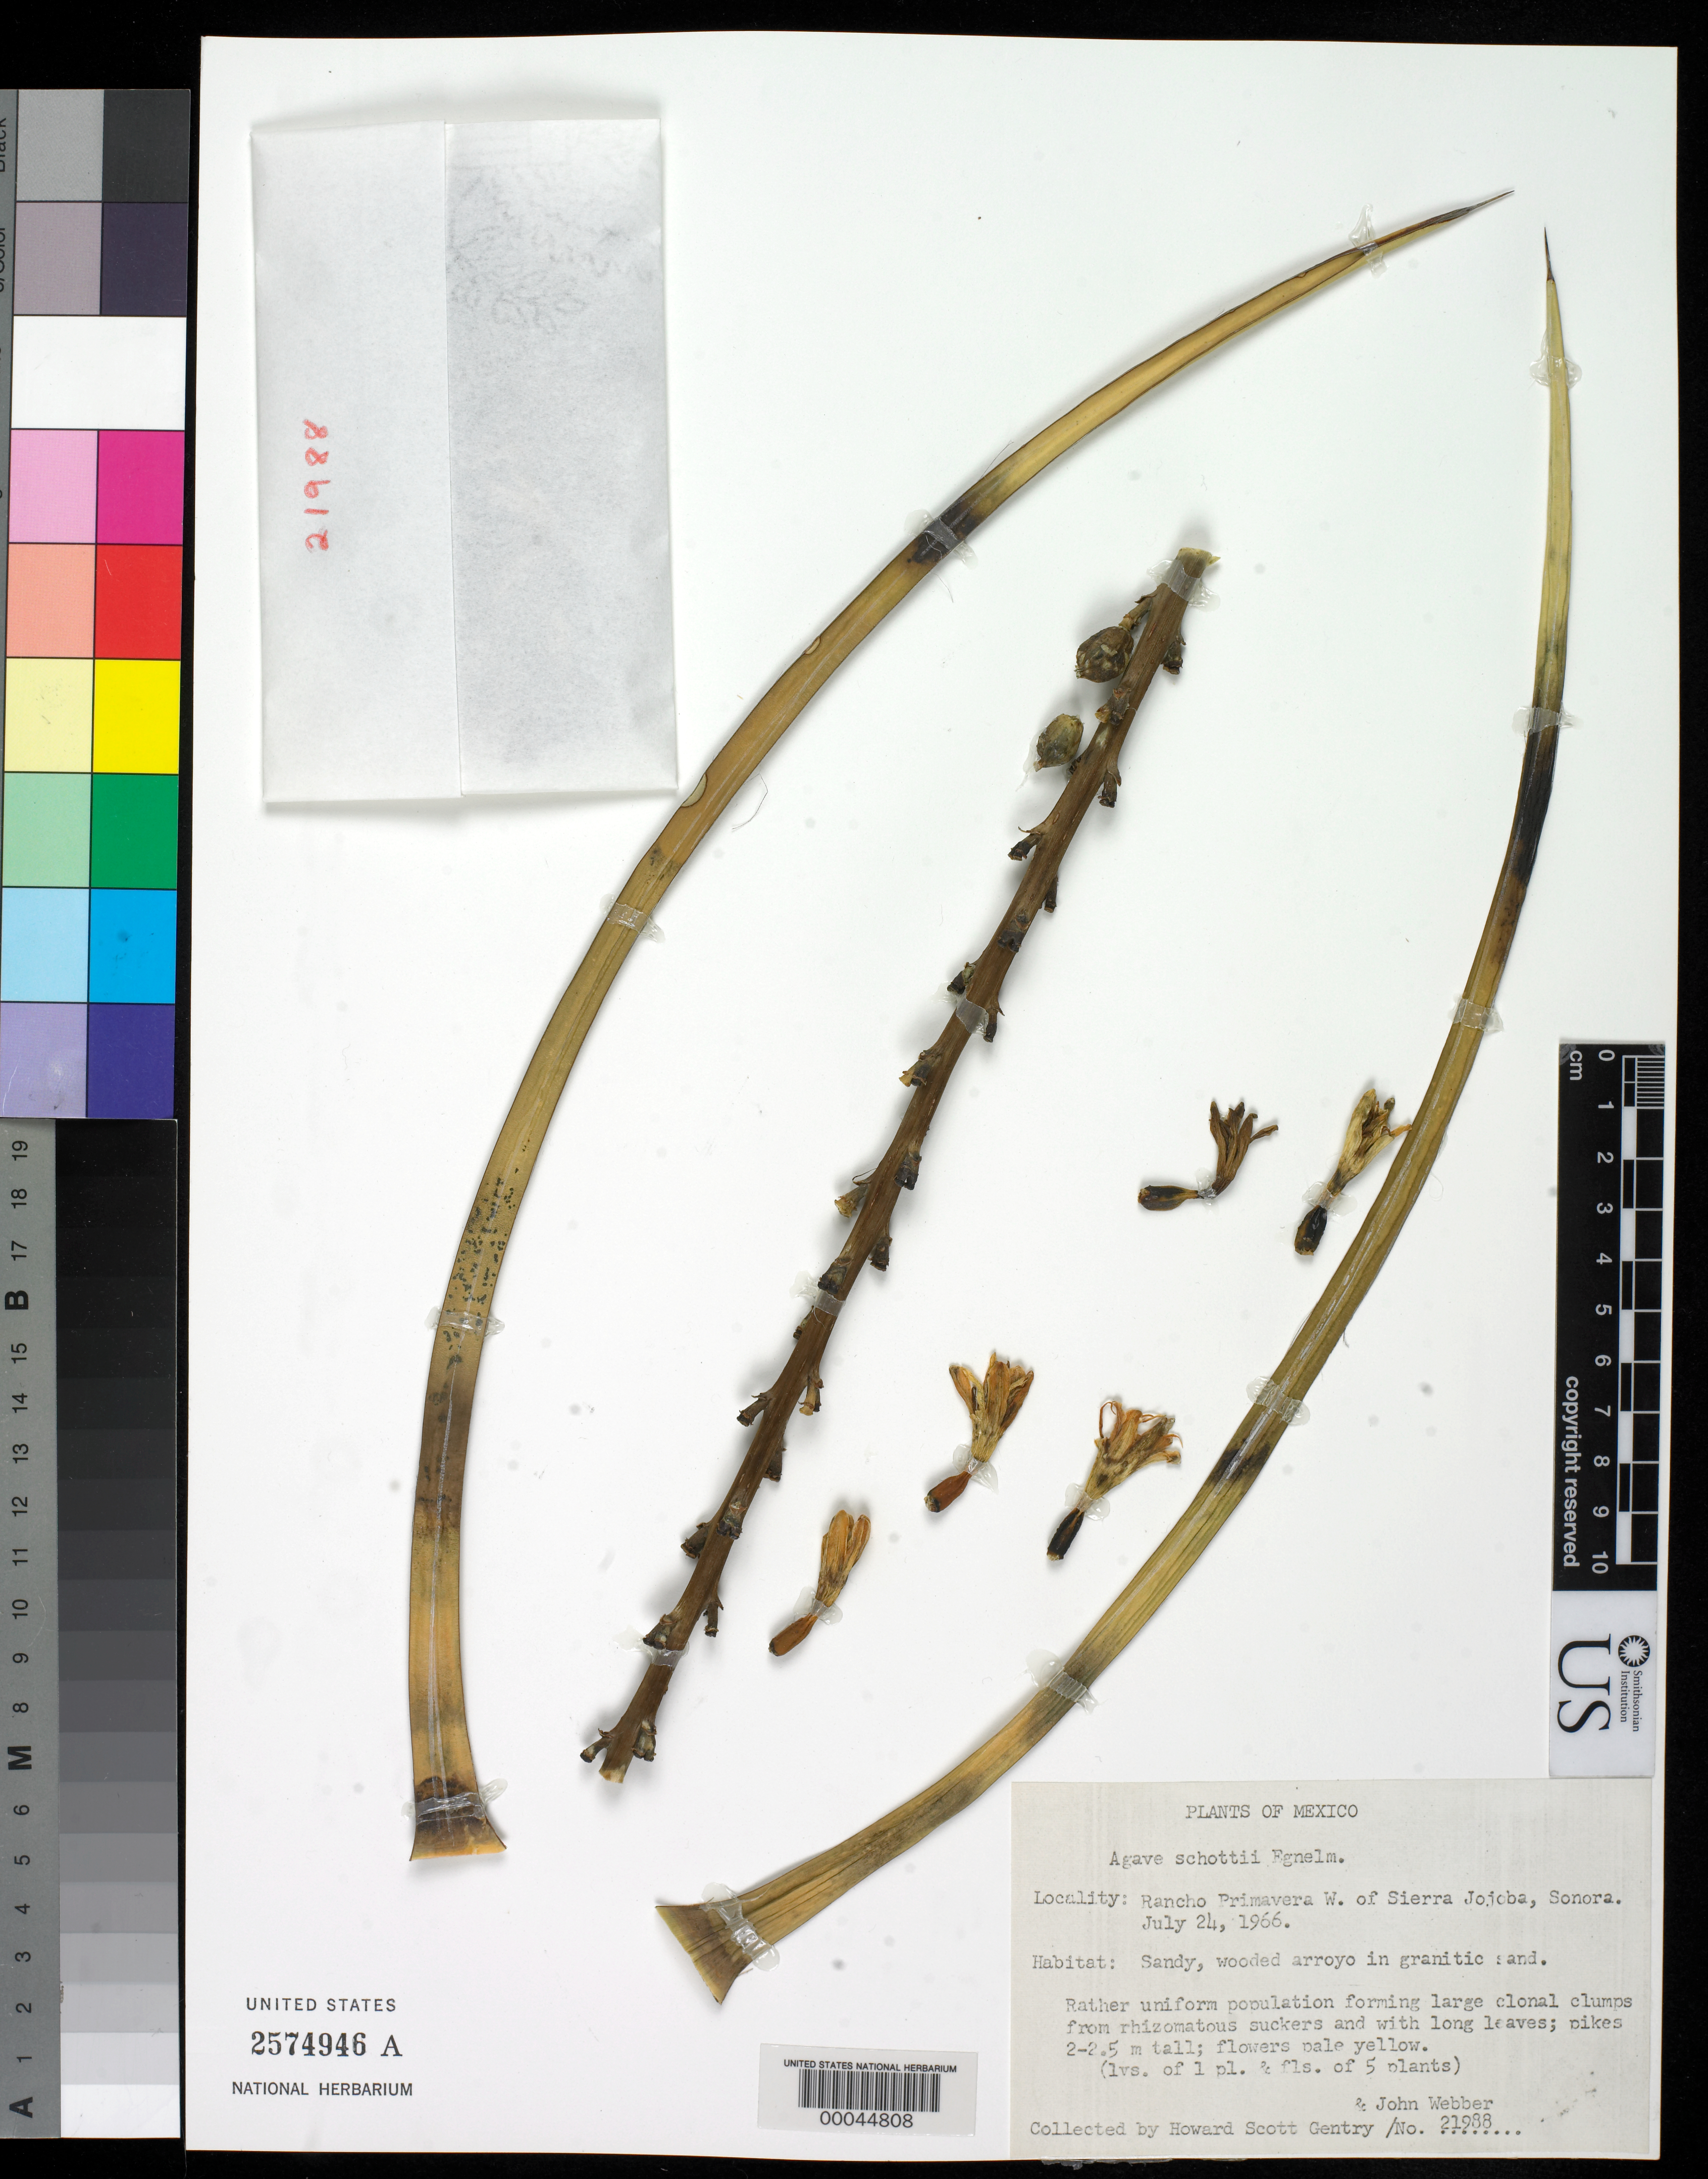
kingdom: Plantae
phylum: Tracheophyta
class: Liliopsida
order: Asparagales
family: Asparagaceae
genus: Agave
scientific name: Agave schottii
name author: Engelm.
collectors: H. S. Gentry & J. H. Weber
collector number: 21988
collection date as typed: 24 Jul 1966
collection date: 1966-07-24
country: Mexico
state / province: Sonora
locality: Rancho primavera W of sierra jojoba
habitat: Sandy, wooded arroyo in granitic sand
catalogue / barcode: US 2574946A